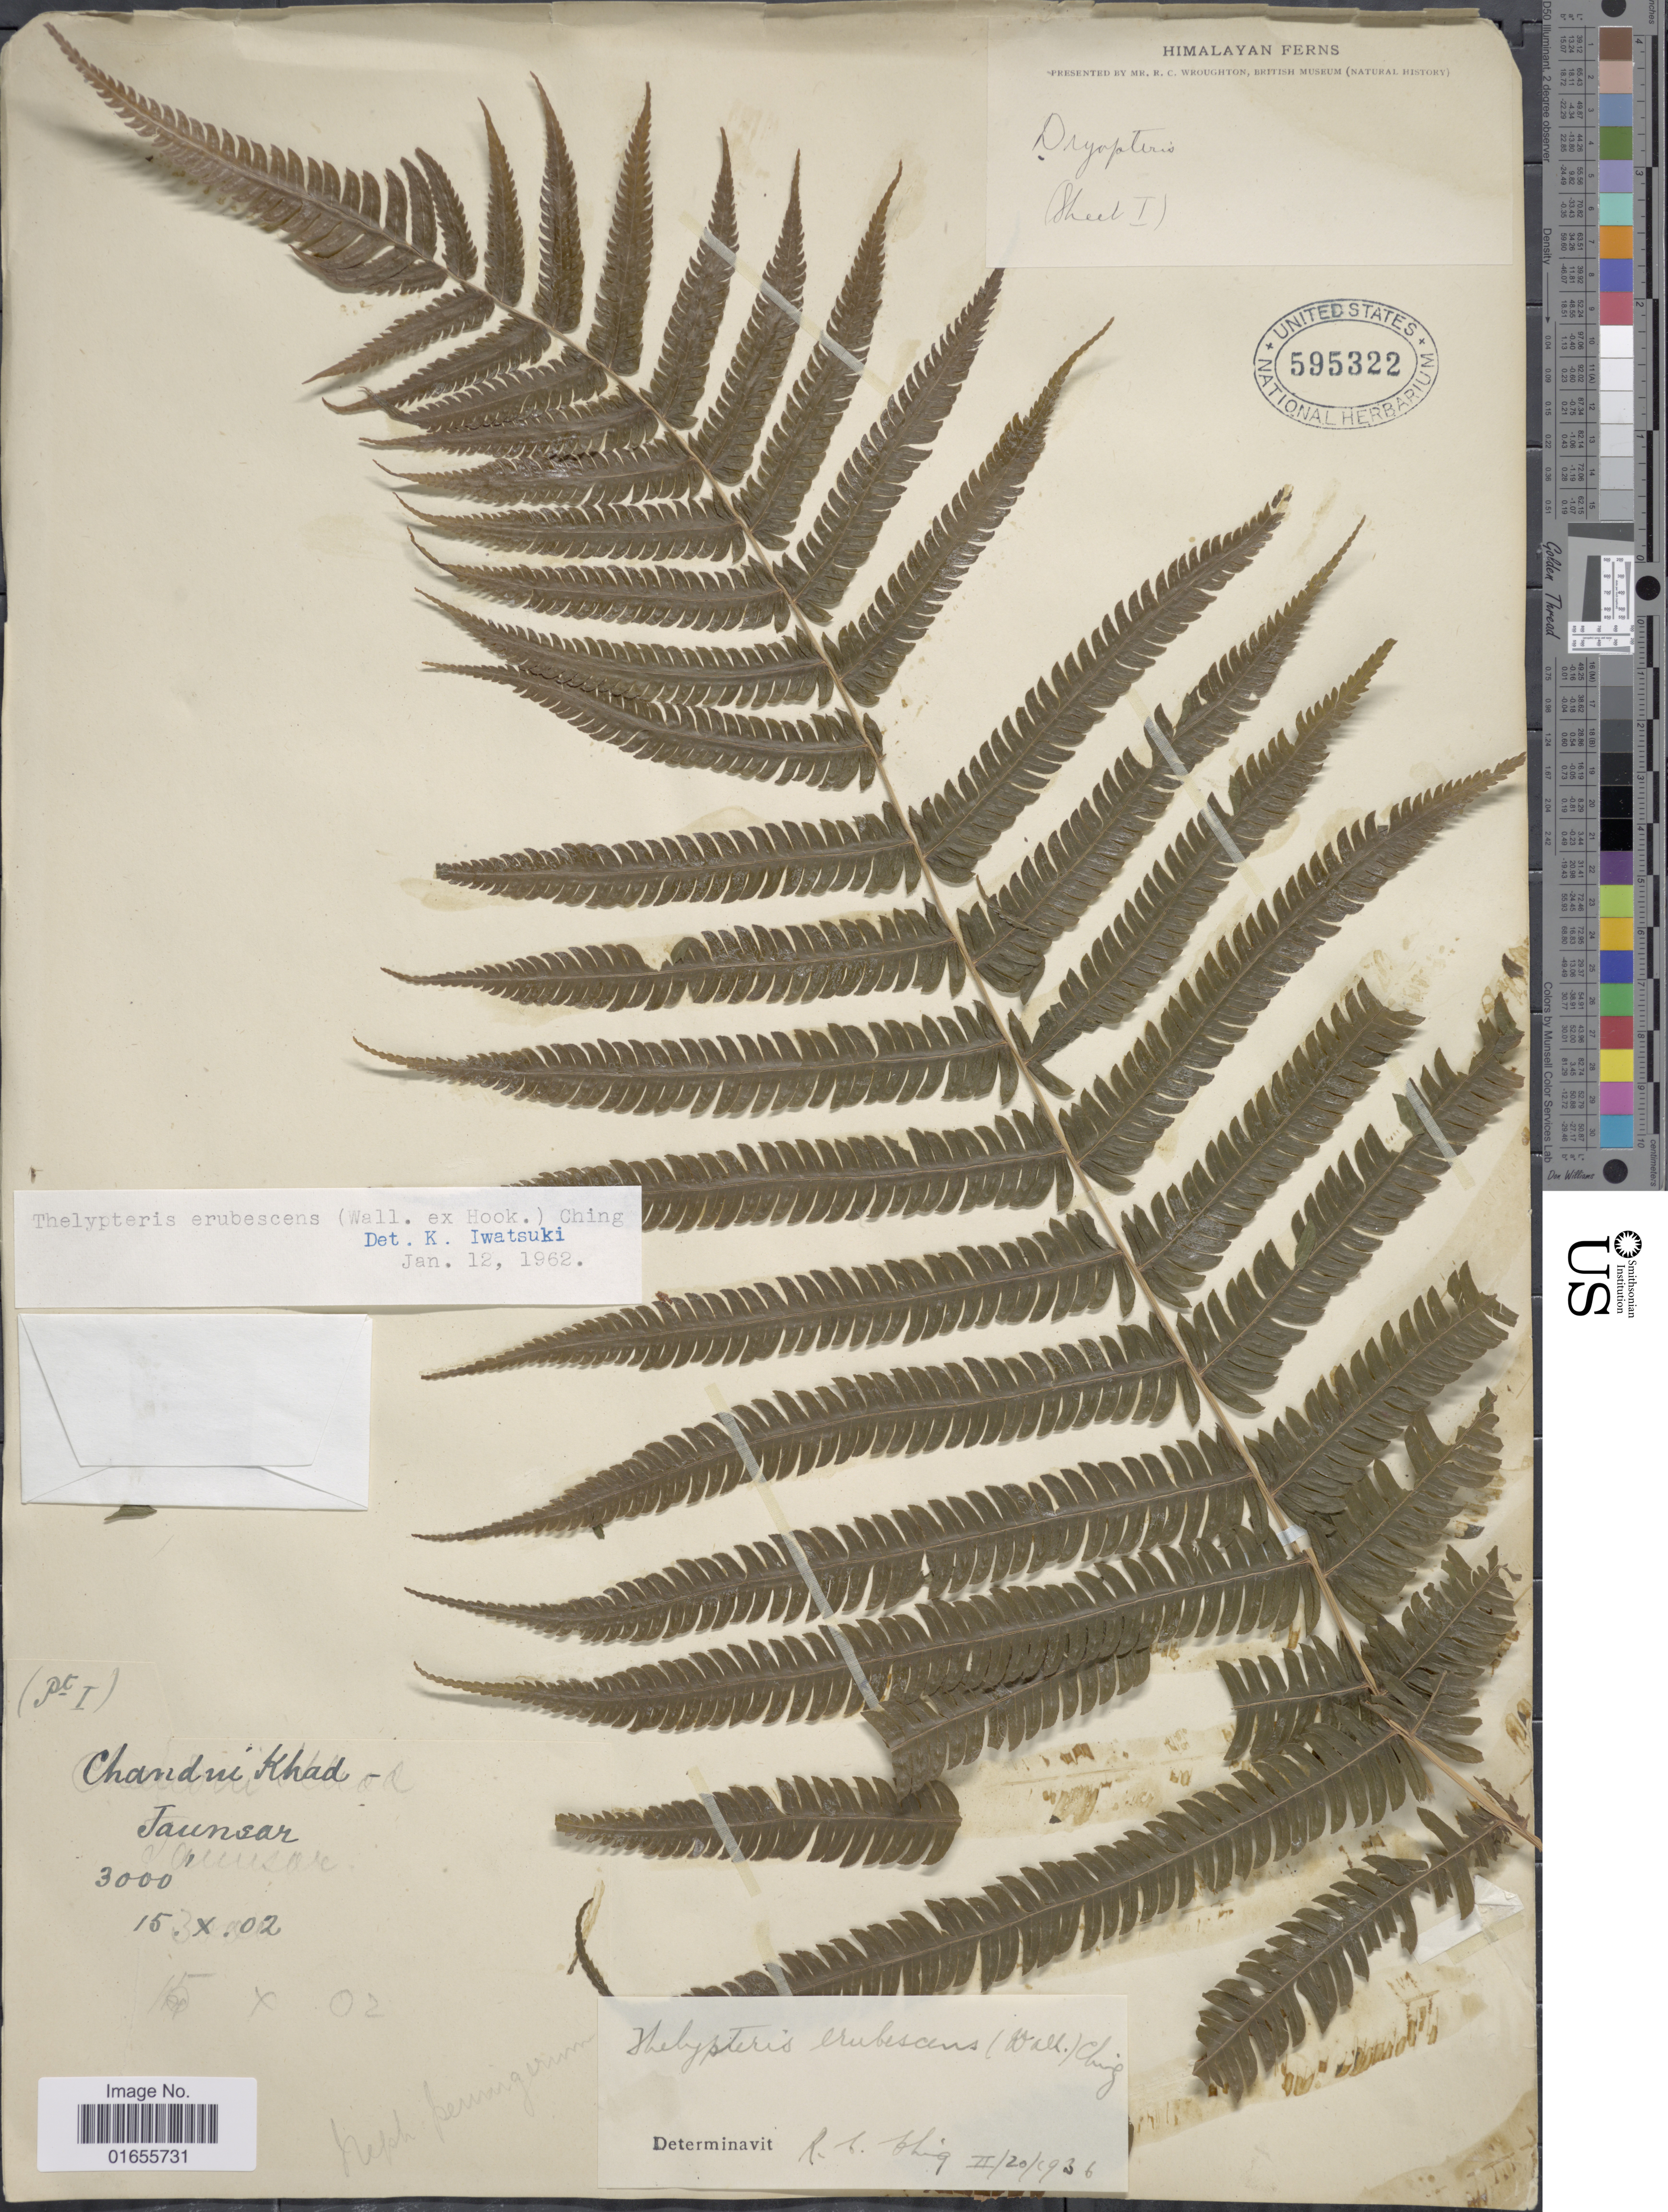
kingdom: Plantae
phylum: Tracheophyta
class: Polypodiopsida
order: Polypodiales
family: Thelypteridaceae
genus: Glaphyropteridopsis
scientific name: Glaphyropteridopsis erubescens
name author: (Wall. ex Hook.) Ching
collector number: Pt 1*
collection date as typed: Transcribed d/m/y: 15/10/2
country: India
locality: Himalayan, Chandni Khad - Jaunsar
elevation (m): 914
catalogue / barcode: US 595322